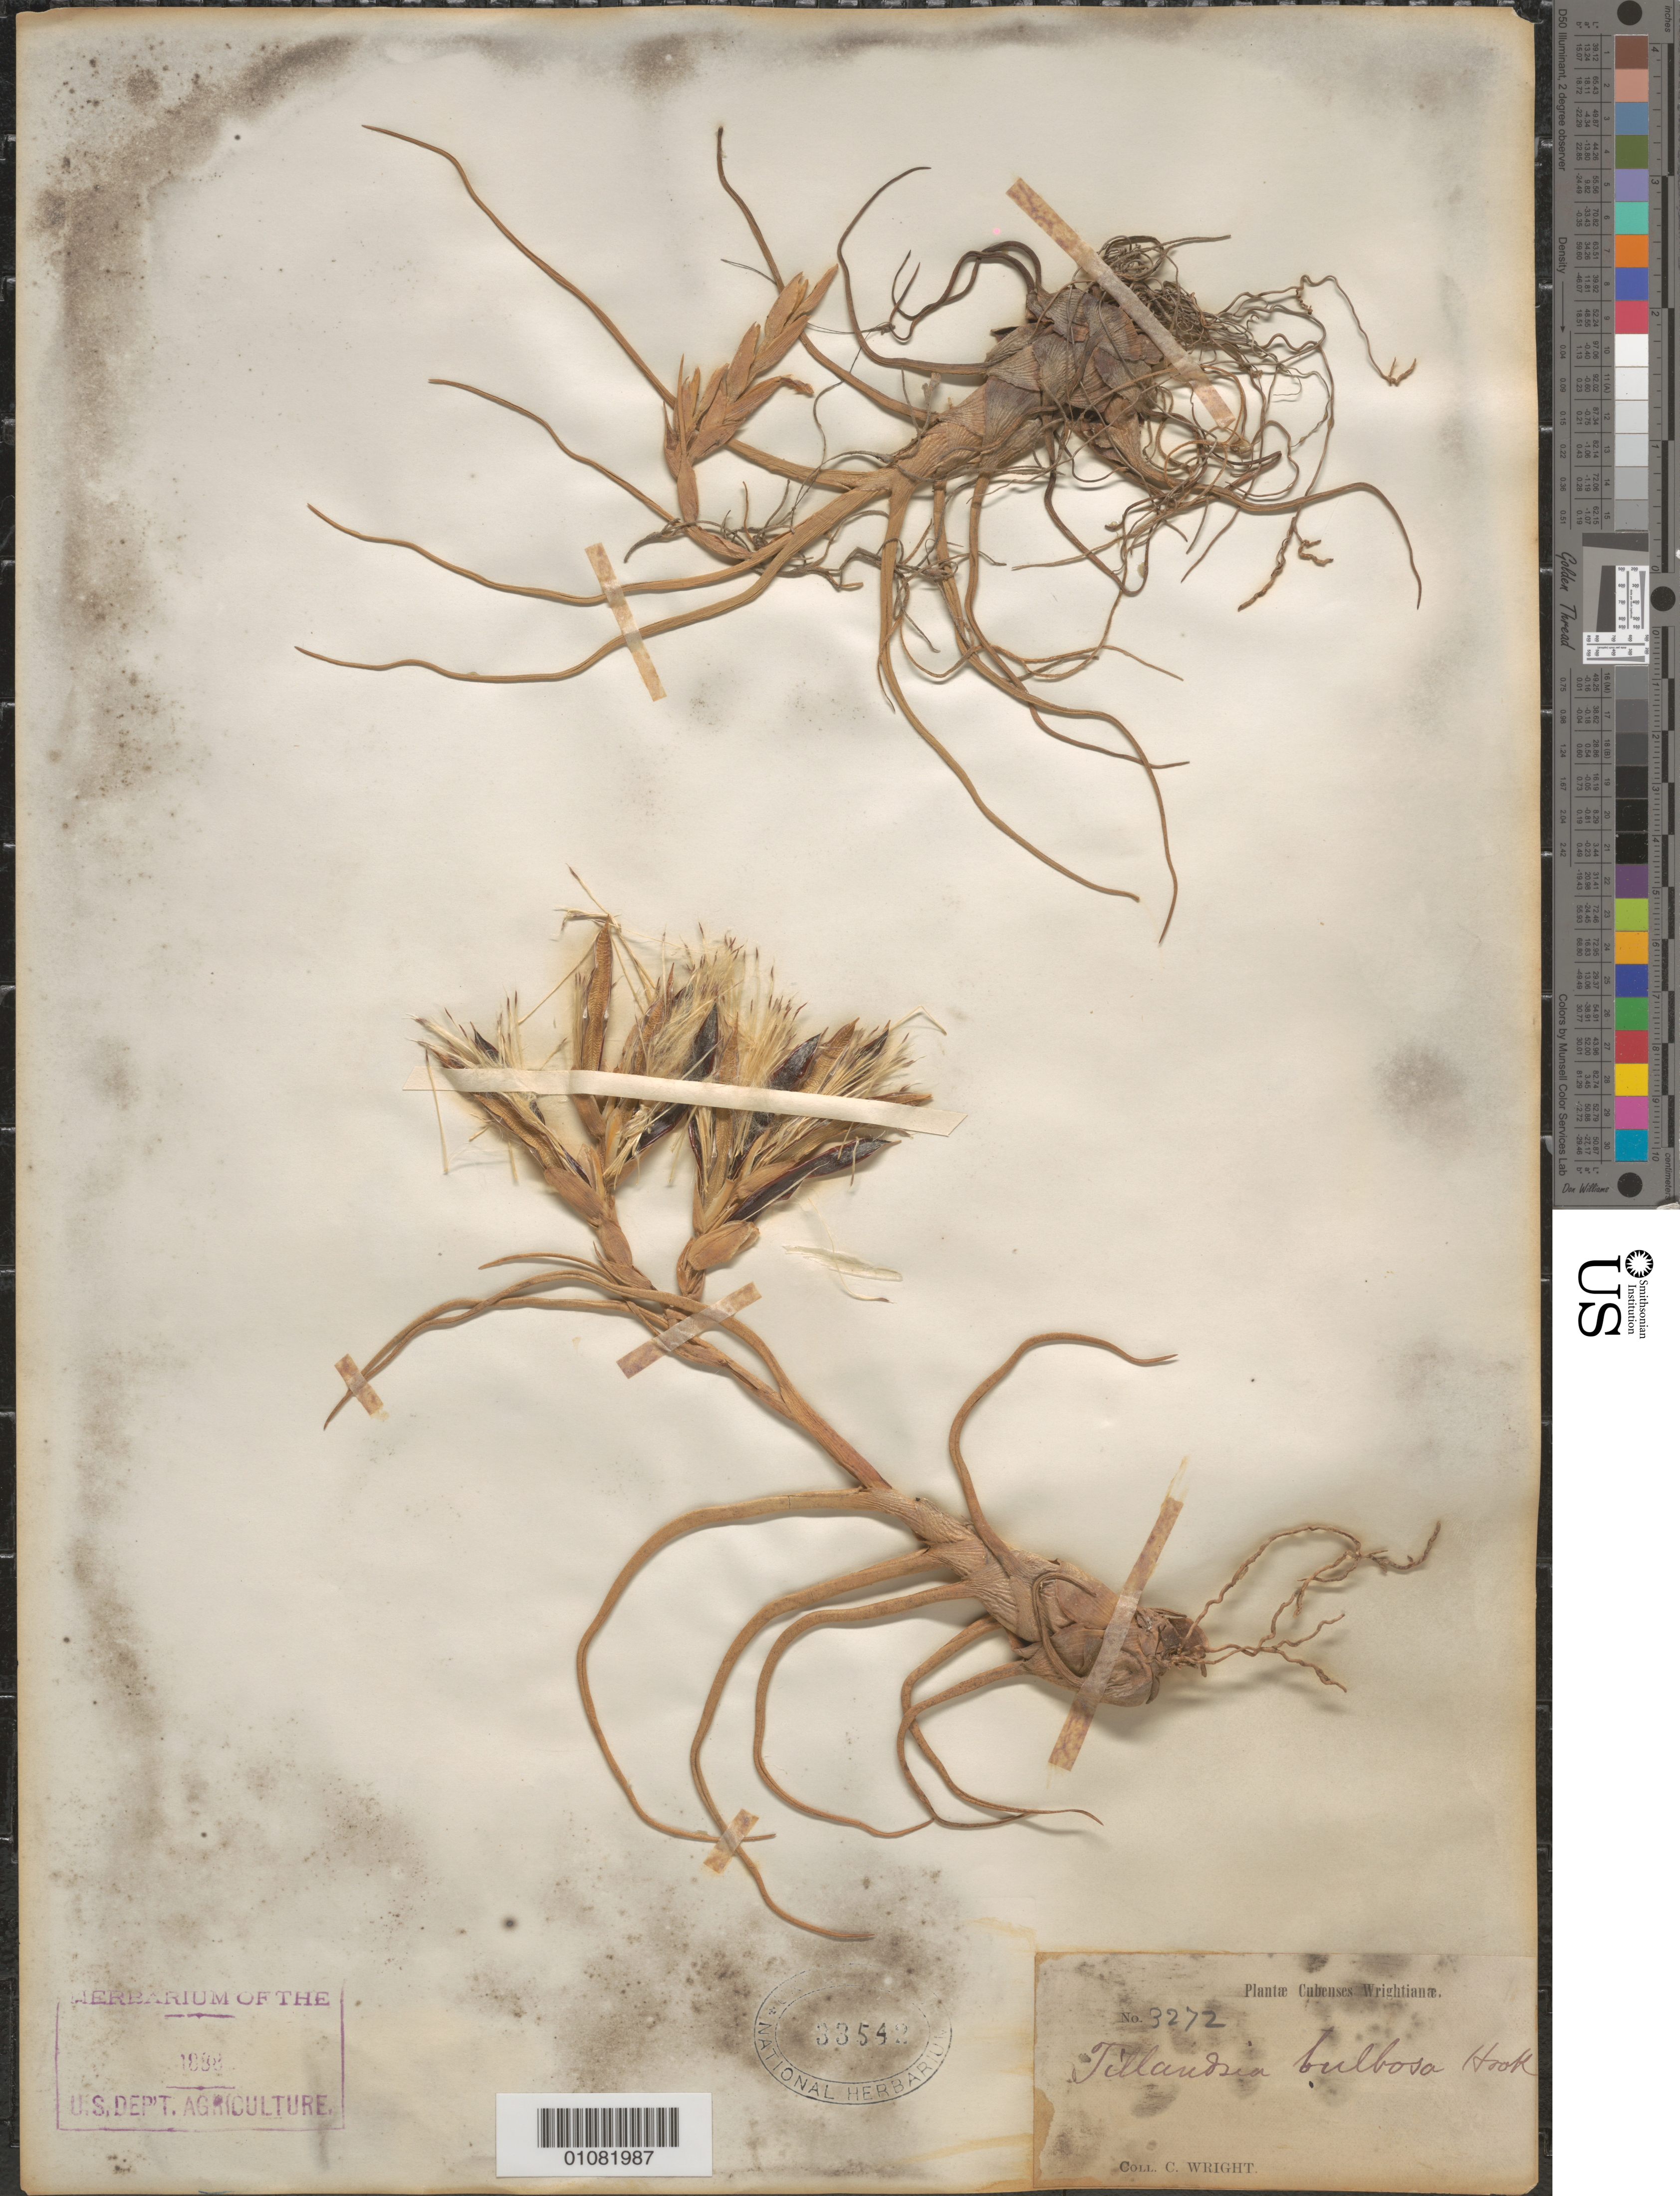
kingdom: Plantae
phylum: Tracheophyta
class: Liliopsida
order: Poales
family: Bromeliaceae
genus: Tillandsia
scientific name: Tillandsia bulbosa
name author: Hook.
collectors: C. Wright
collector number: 3272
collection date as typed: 1800 to 1899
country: Cuba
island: Cuba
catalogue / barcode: US 33542